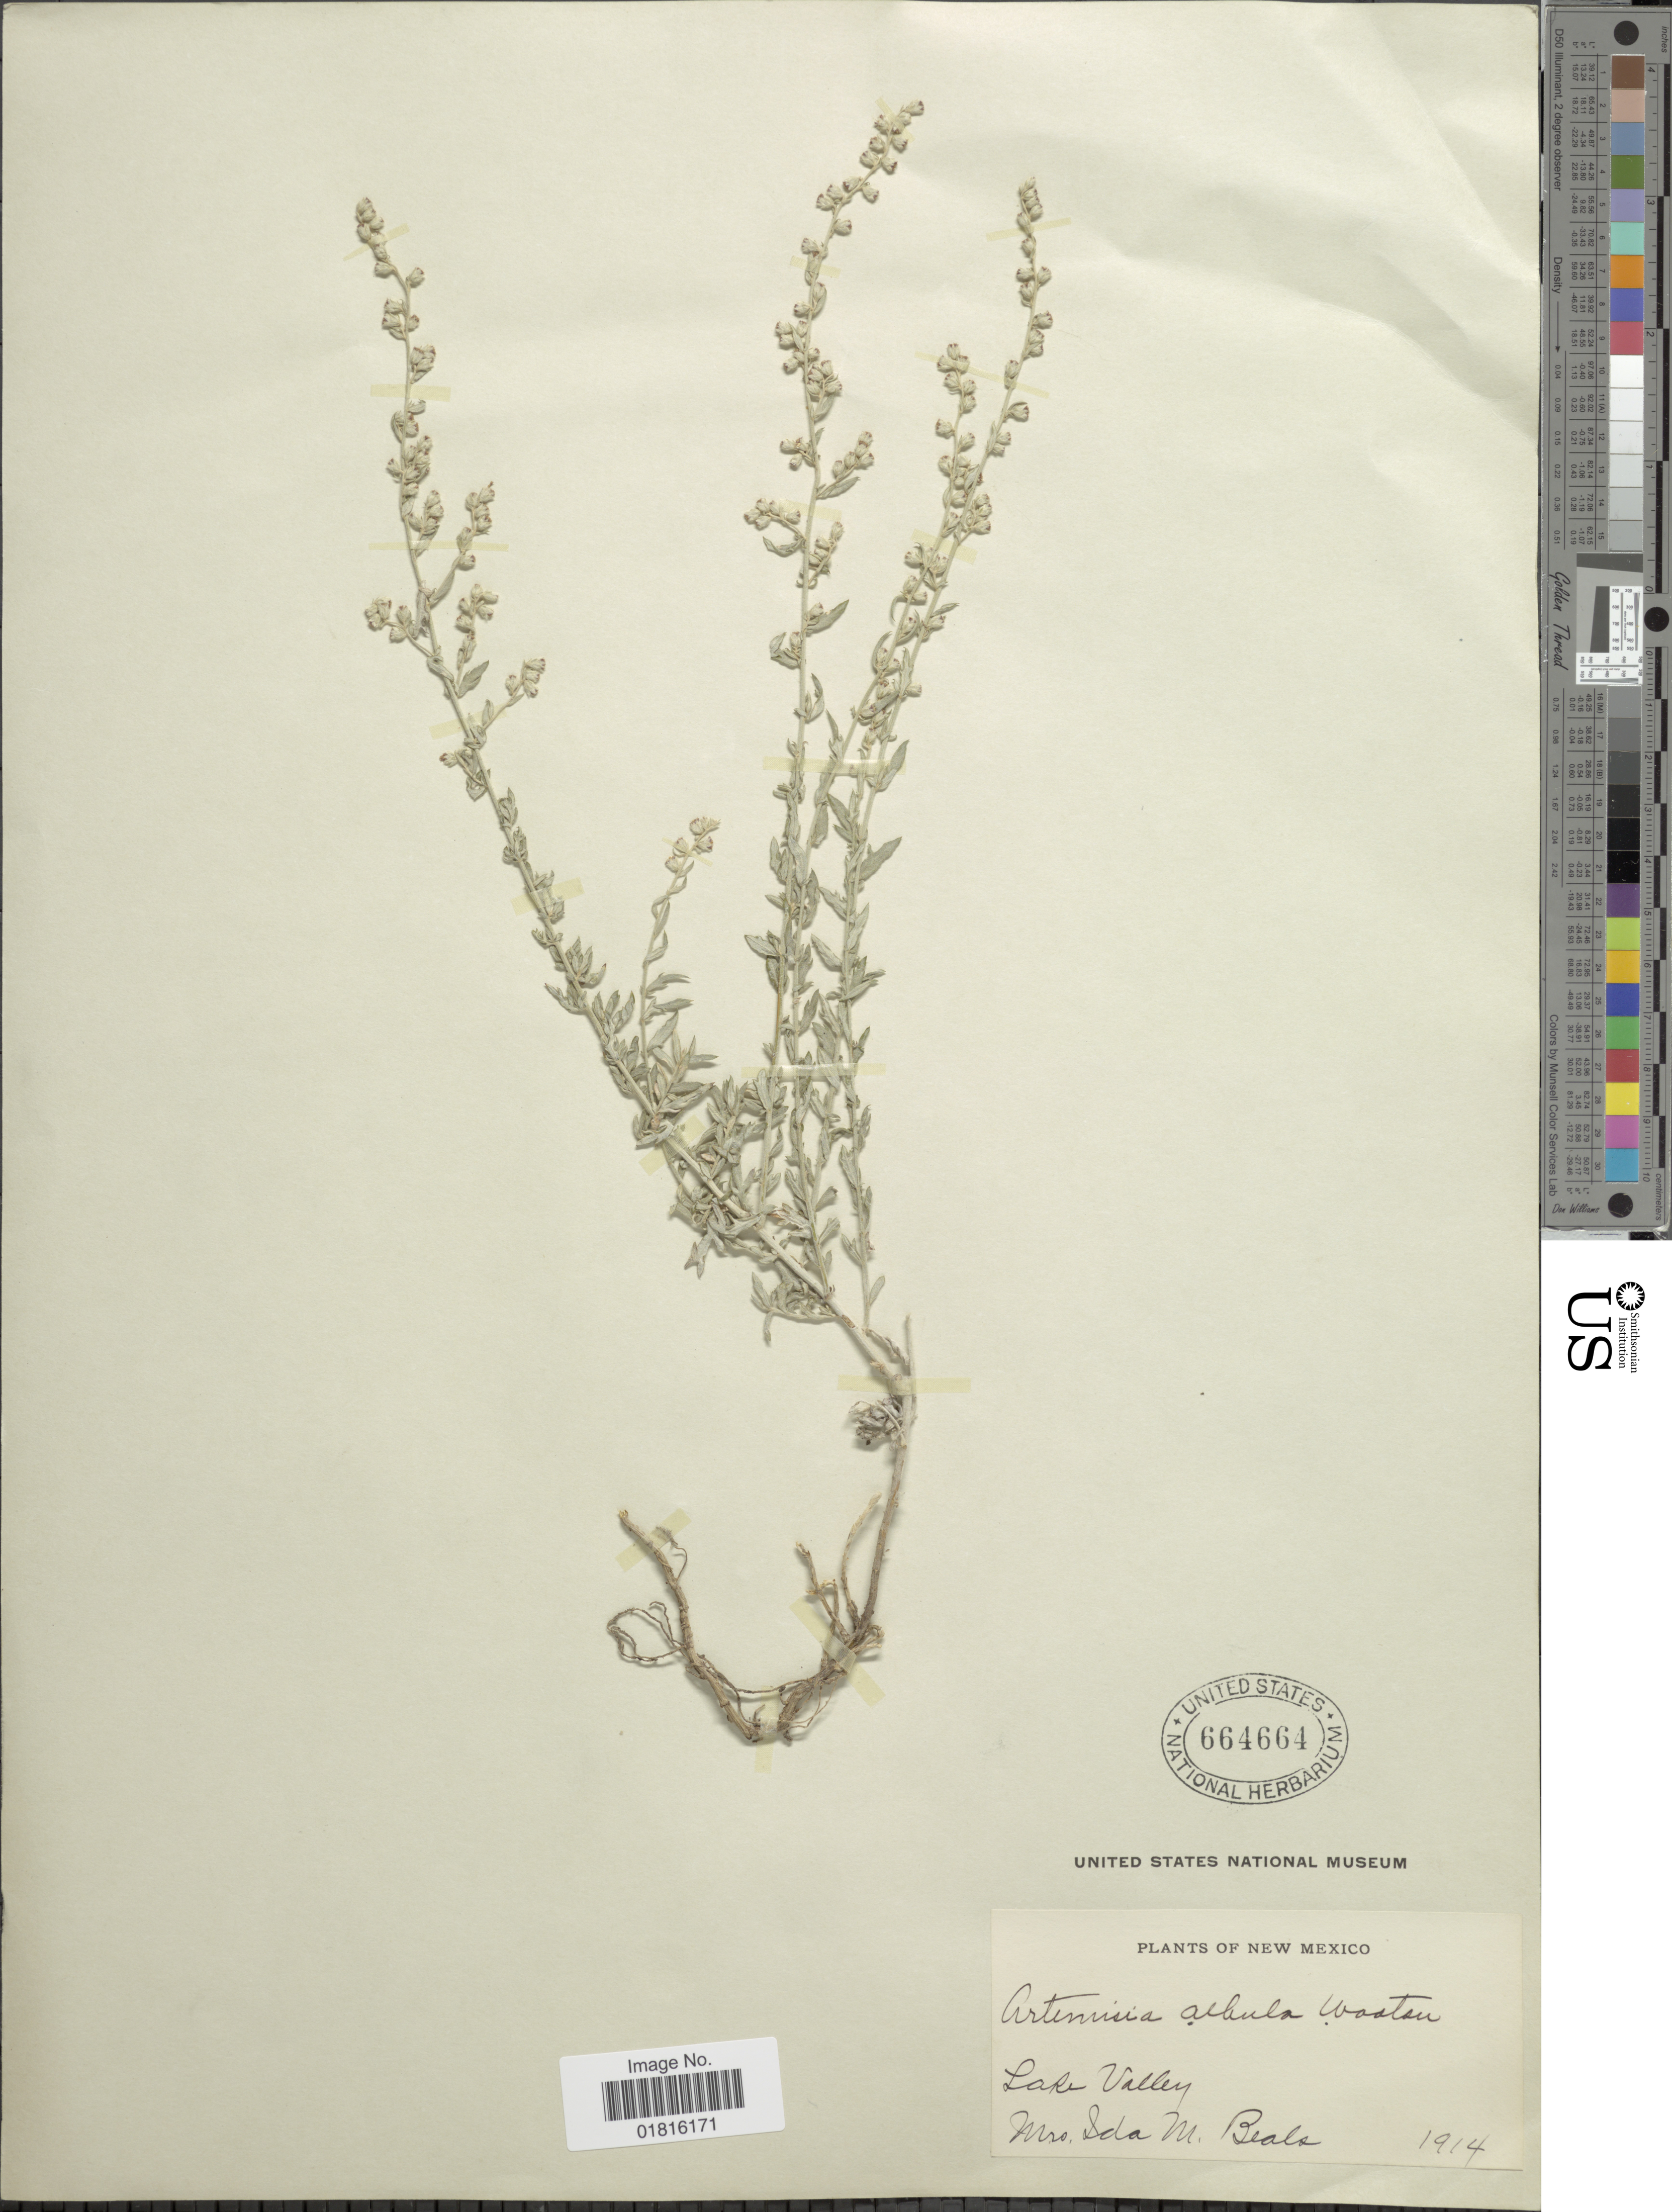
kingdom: Plantae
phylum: Tracheophyta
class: Magnoliopsida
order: Asterales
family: Asteraceae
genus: Artemisia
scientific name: Artemisia ludoviciana subsp. albula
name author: (Wooton) D.D. Keck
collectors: I. M. Beals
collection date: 1914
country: United States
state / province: New Mexico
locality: Lake Valley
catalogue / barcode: US 664664